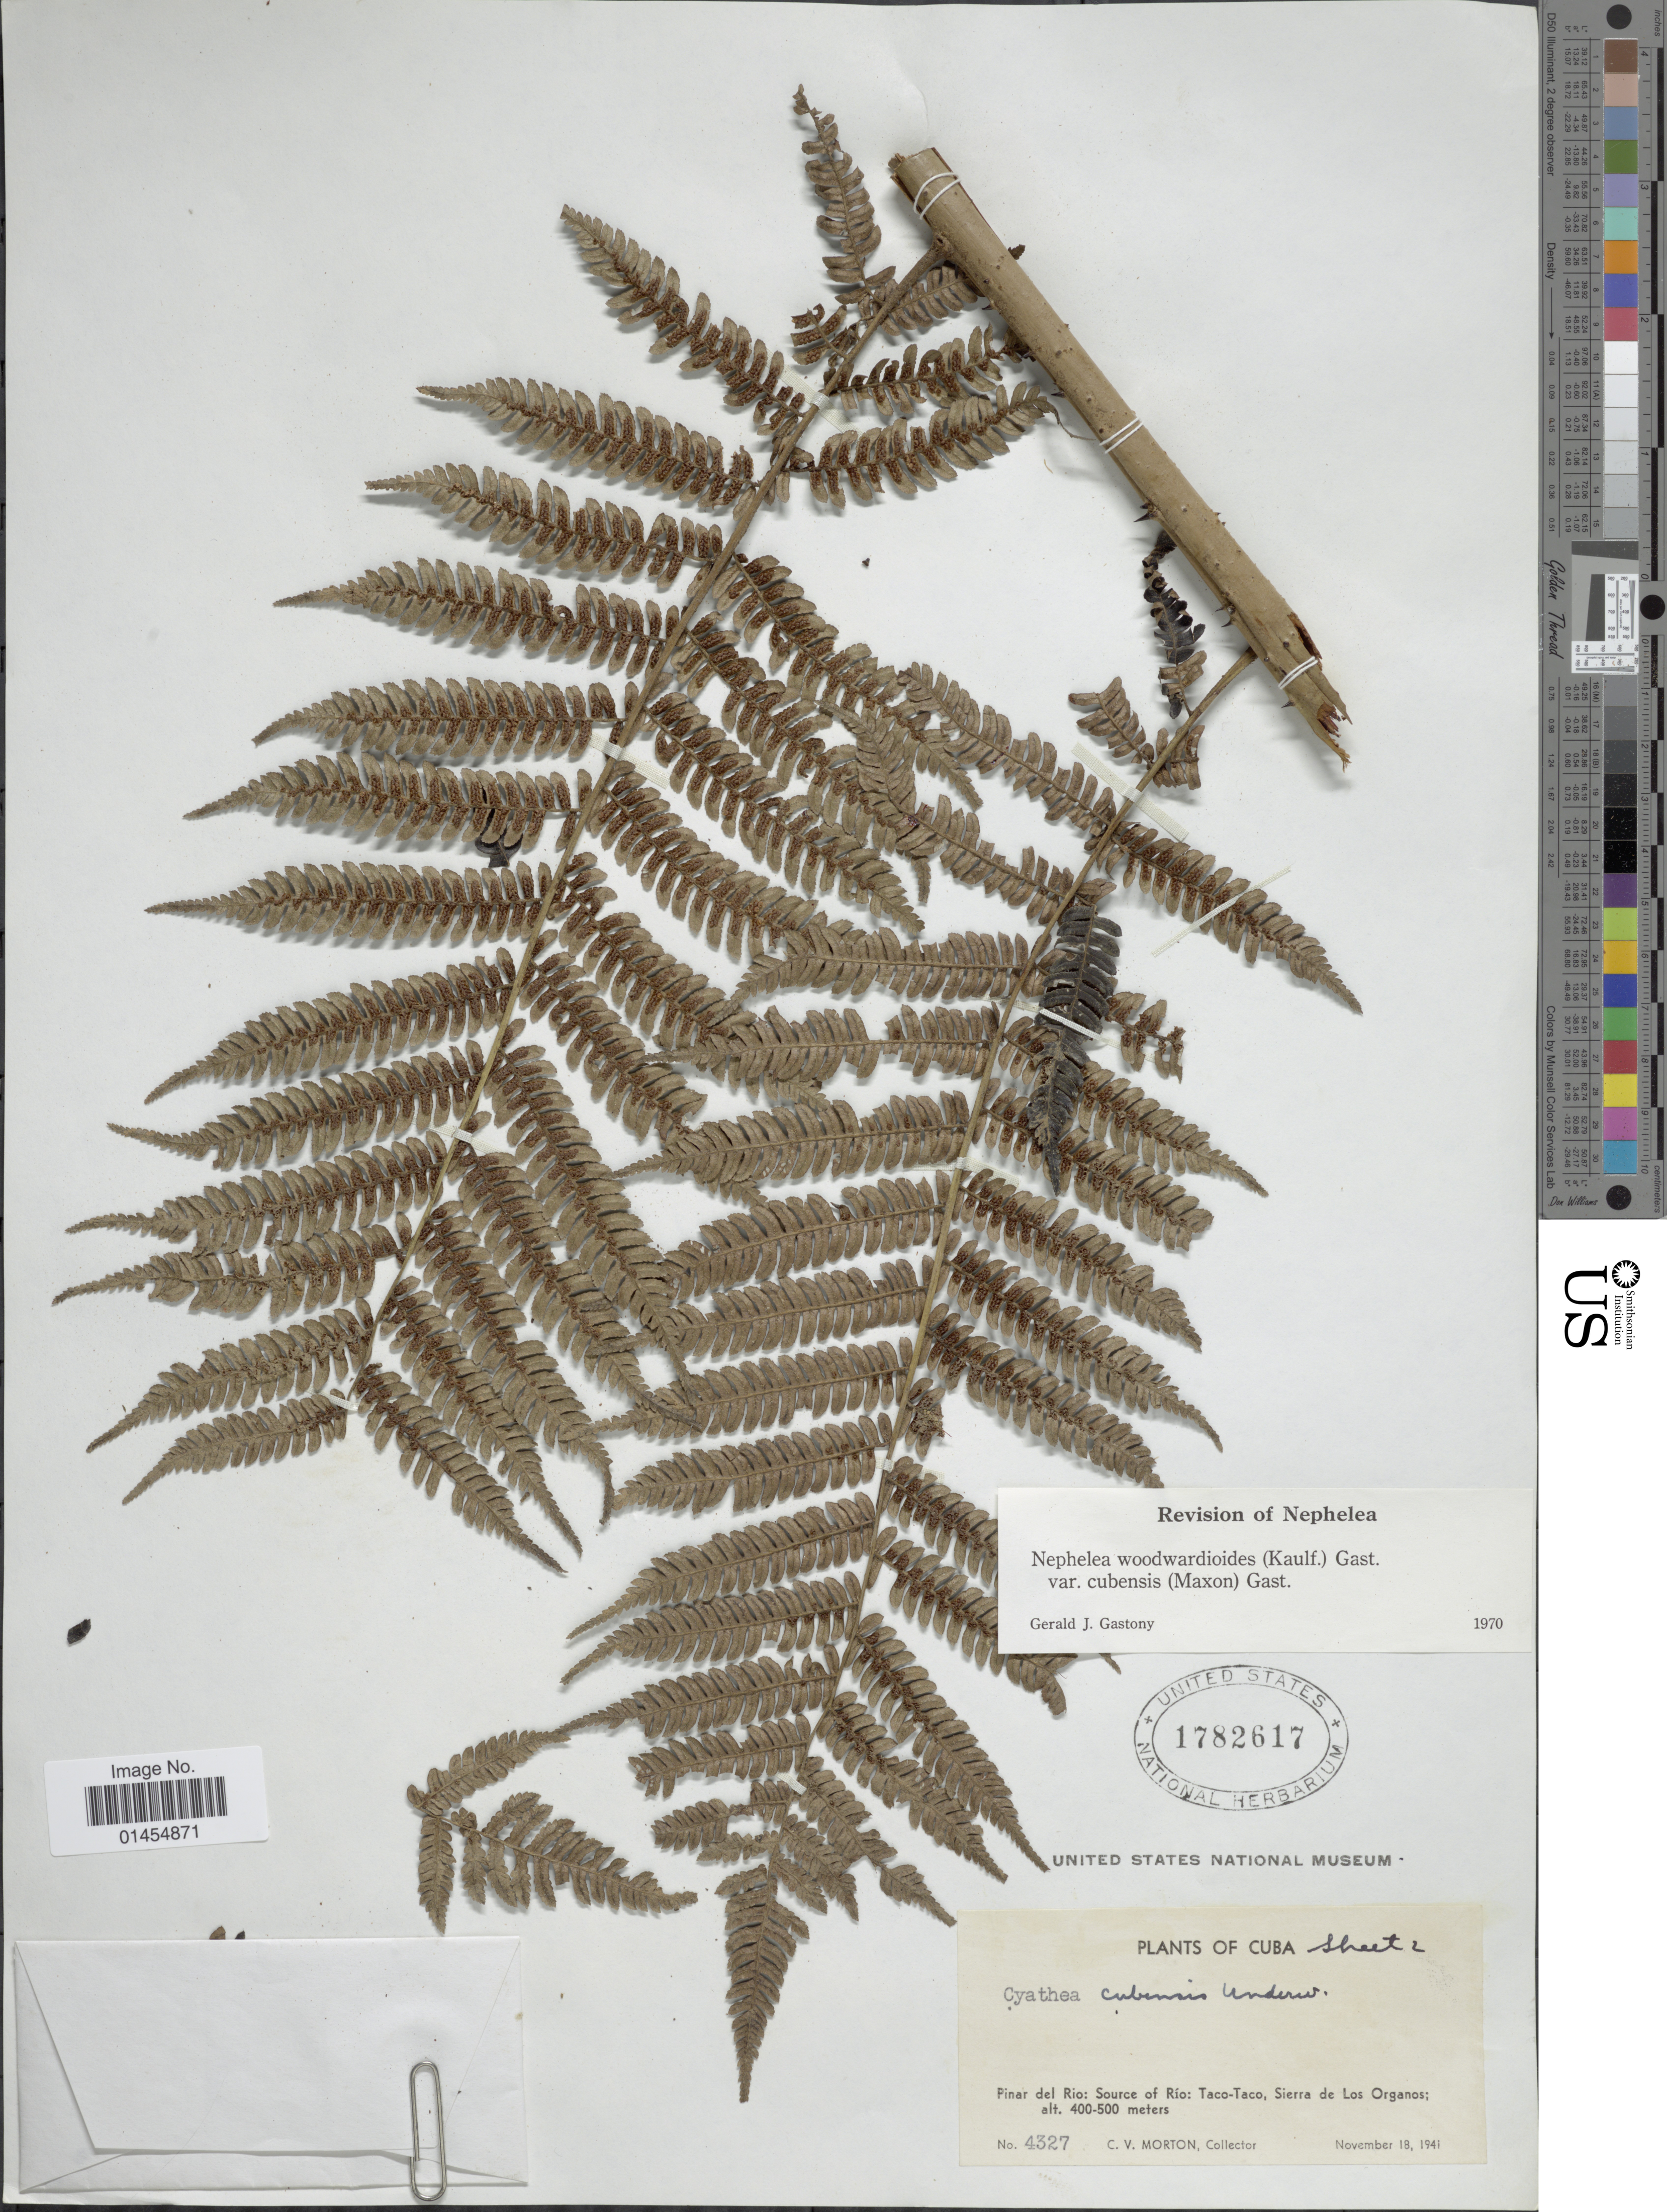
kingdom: Plantae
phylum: Tracheophyta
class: Polypodiopsida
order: Cyatheales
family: Cyatheaceae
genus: Alsophila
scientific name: Alsophila woodwardioides var. cubensis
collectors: C. V. Morton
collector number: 4327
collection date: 1941-11-18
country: Cuba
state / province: Pinar del Río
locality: Source of Río: Taco-Taco, Sierra de Los Organos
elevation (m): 400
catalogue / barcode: US 1782617